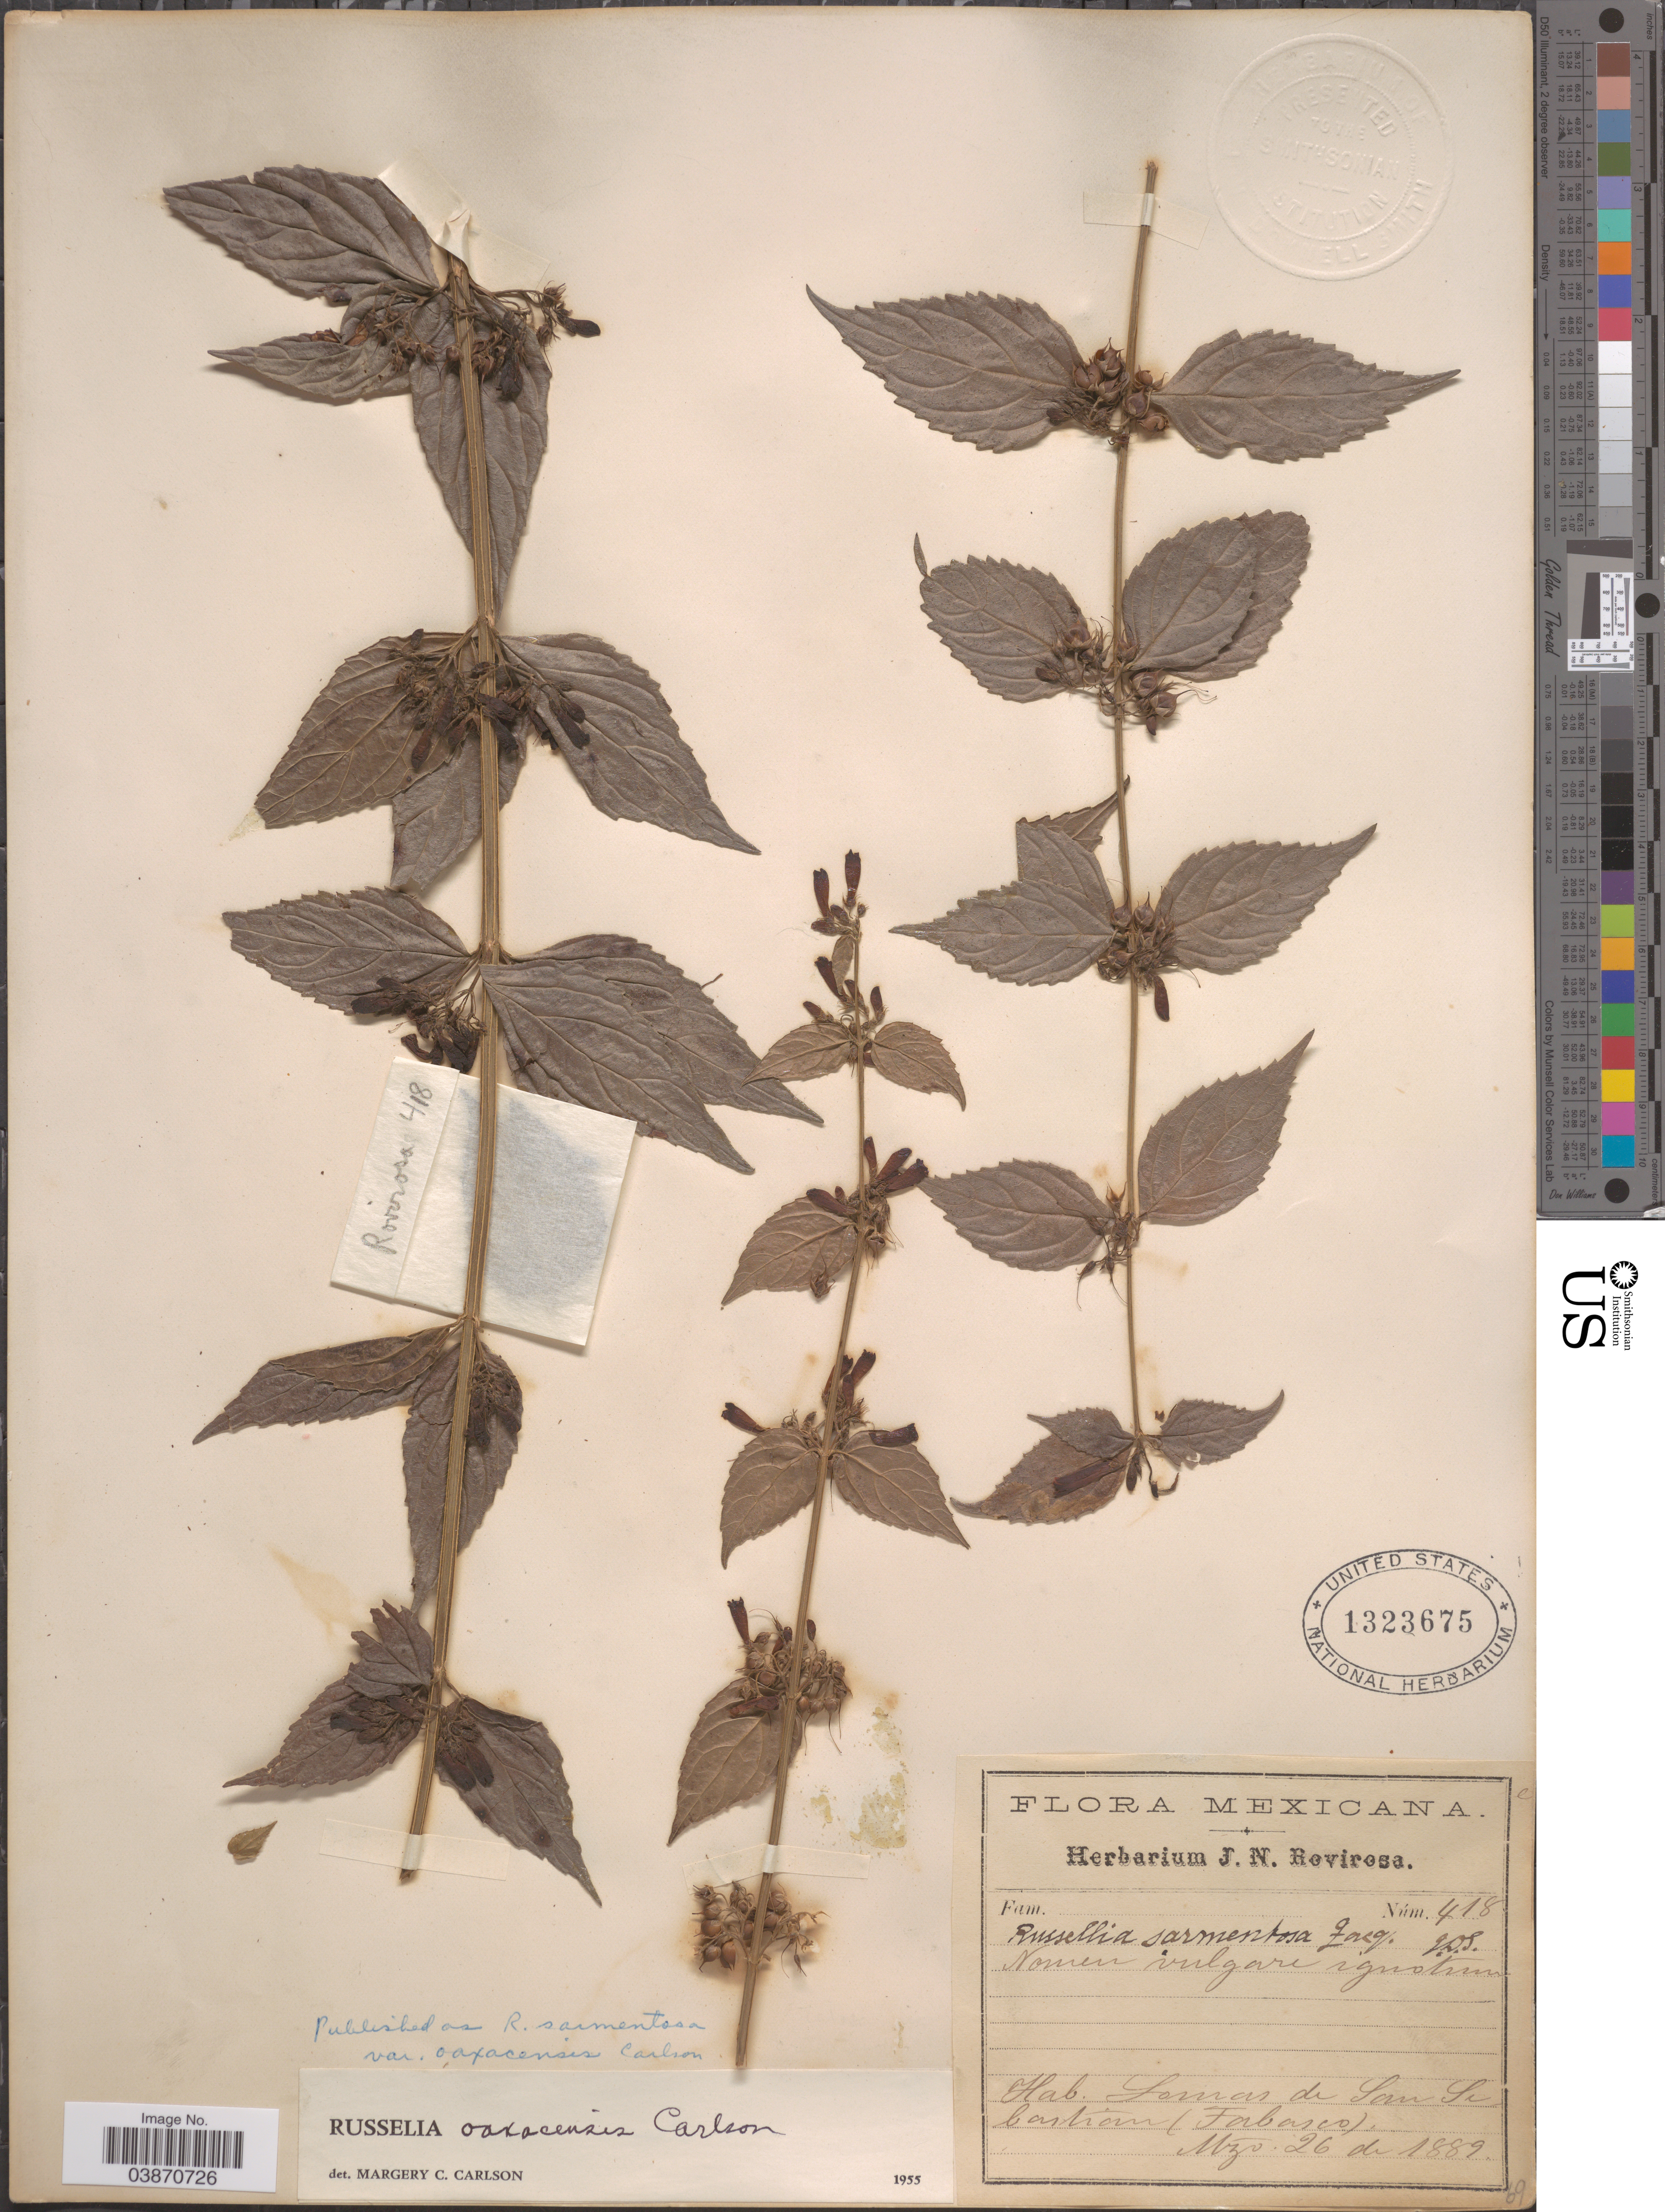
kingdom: Plantae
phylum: Tracheophyta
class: Magnoliopsida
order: Lamiales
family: Plantaginaceae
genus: Russelia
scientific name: Russelia sarmentosa var. oaxacensis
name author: Carlson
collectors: ex herb. J.N. Rovirosa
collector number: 418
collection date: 1889-03-26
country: Mexico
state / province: Tabasco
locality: Lomas de San Sebasian (Tabasco)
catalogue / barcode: US 1323675